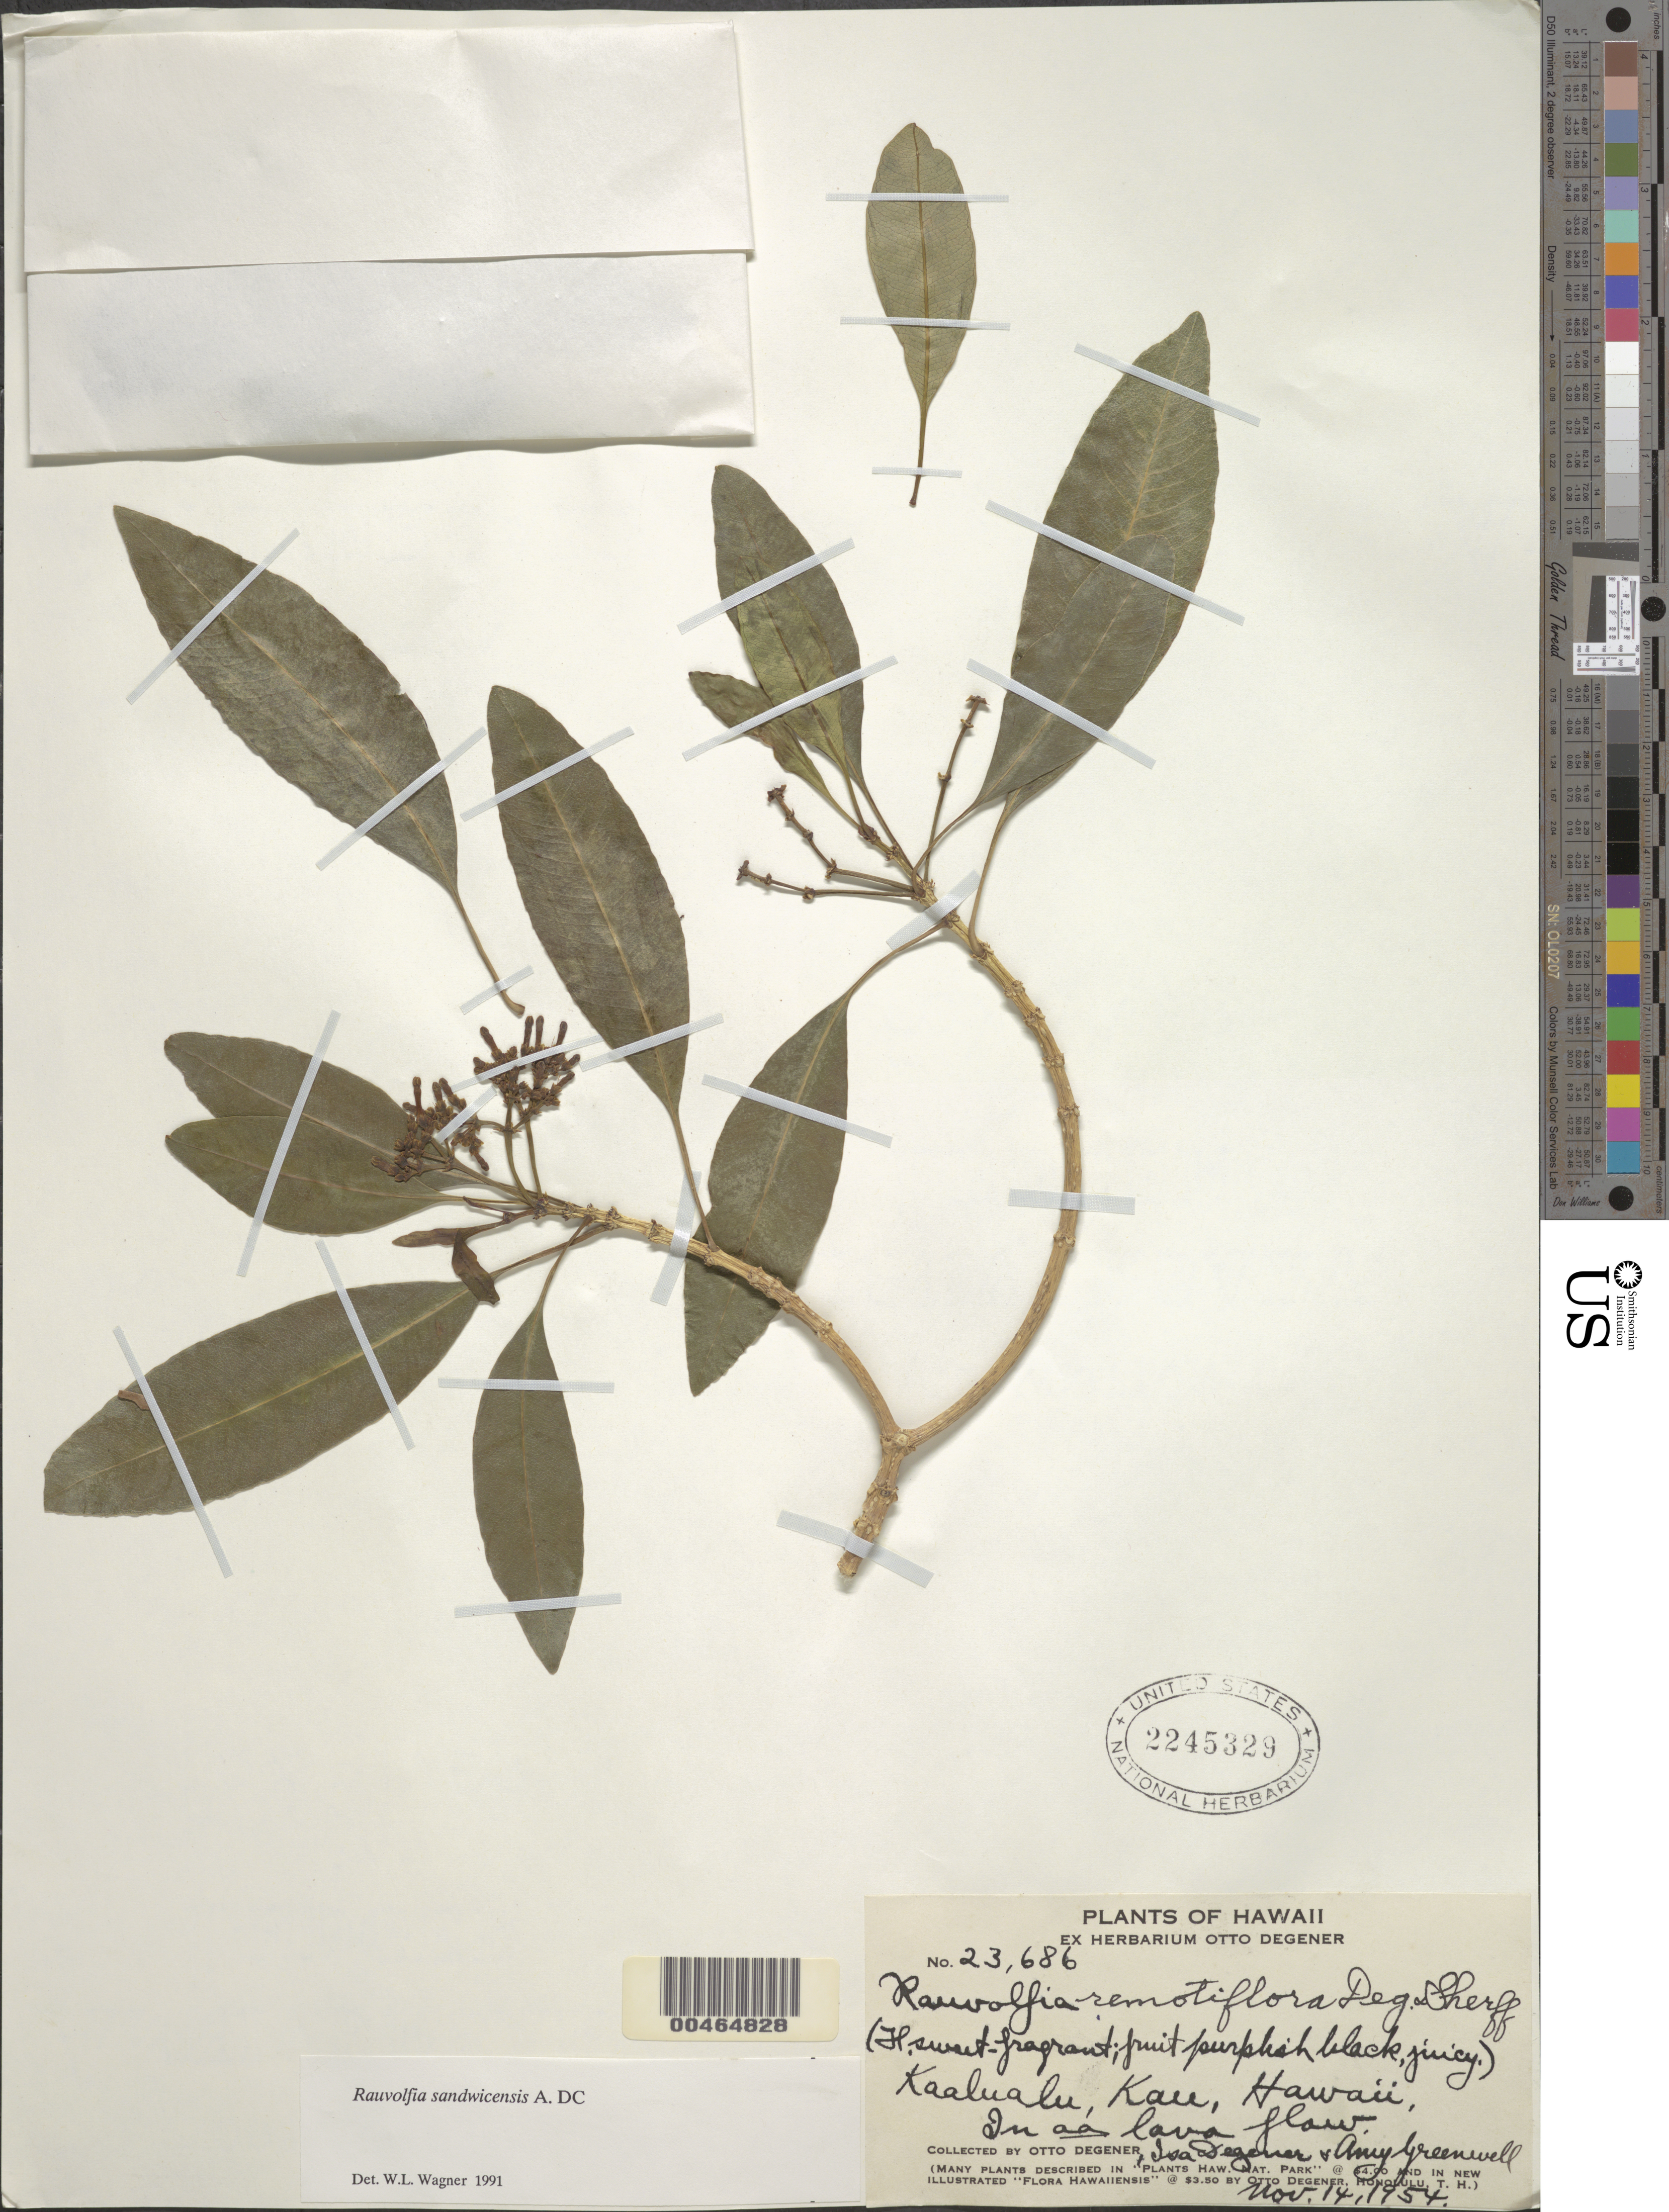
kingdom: Plantae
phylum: Tracheophyta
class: Magnoliopsida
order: Gentianales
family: Apocynaceae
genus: Rauvolfia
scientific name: Rauvolfia sandwicensis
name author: A. DC.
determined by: Wagner, W. L., (BOT), Smithsonian Institution - National Museum of Natural History (UNITED STATES)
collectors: O. Degener, I. Degener & A. B. Greenwell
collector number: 23686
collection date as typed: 14 Nov 1954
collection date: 1954-11-14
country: United States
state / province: Hawaii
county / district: Hawaii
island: Hawaii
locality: Kaalualu, Kau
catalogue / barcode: US 2245329